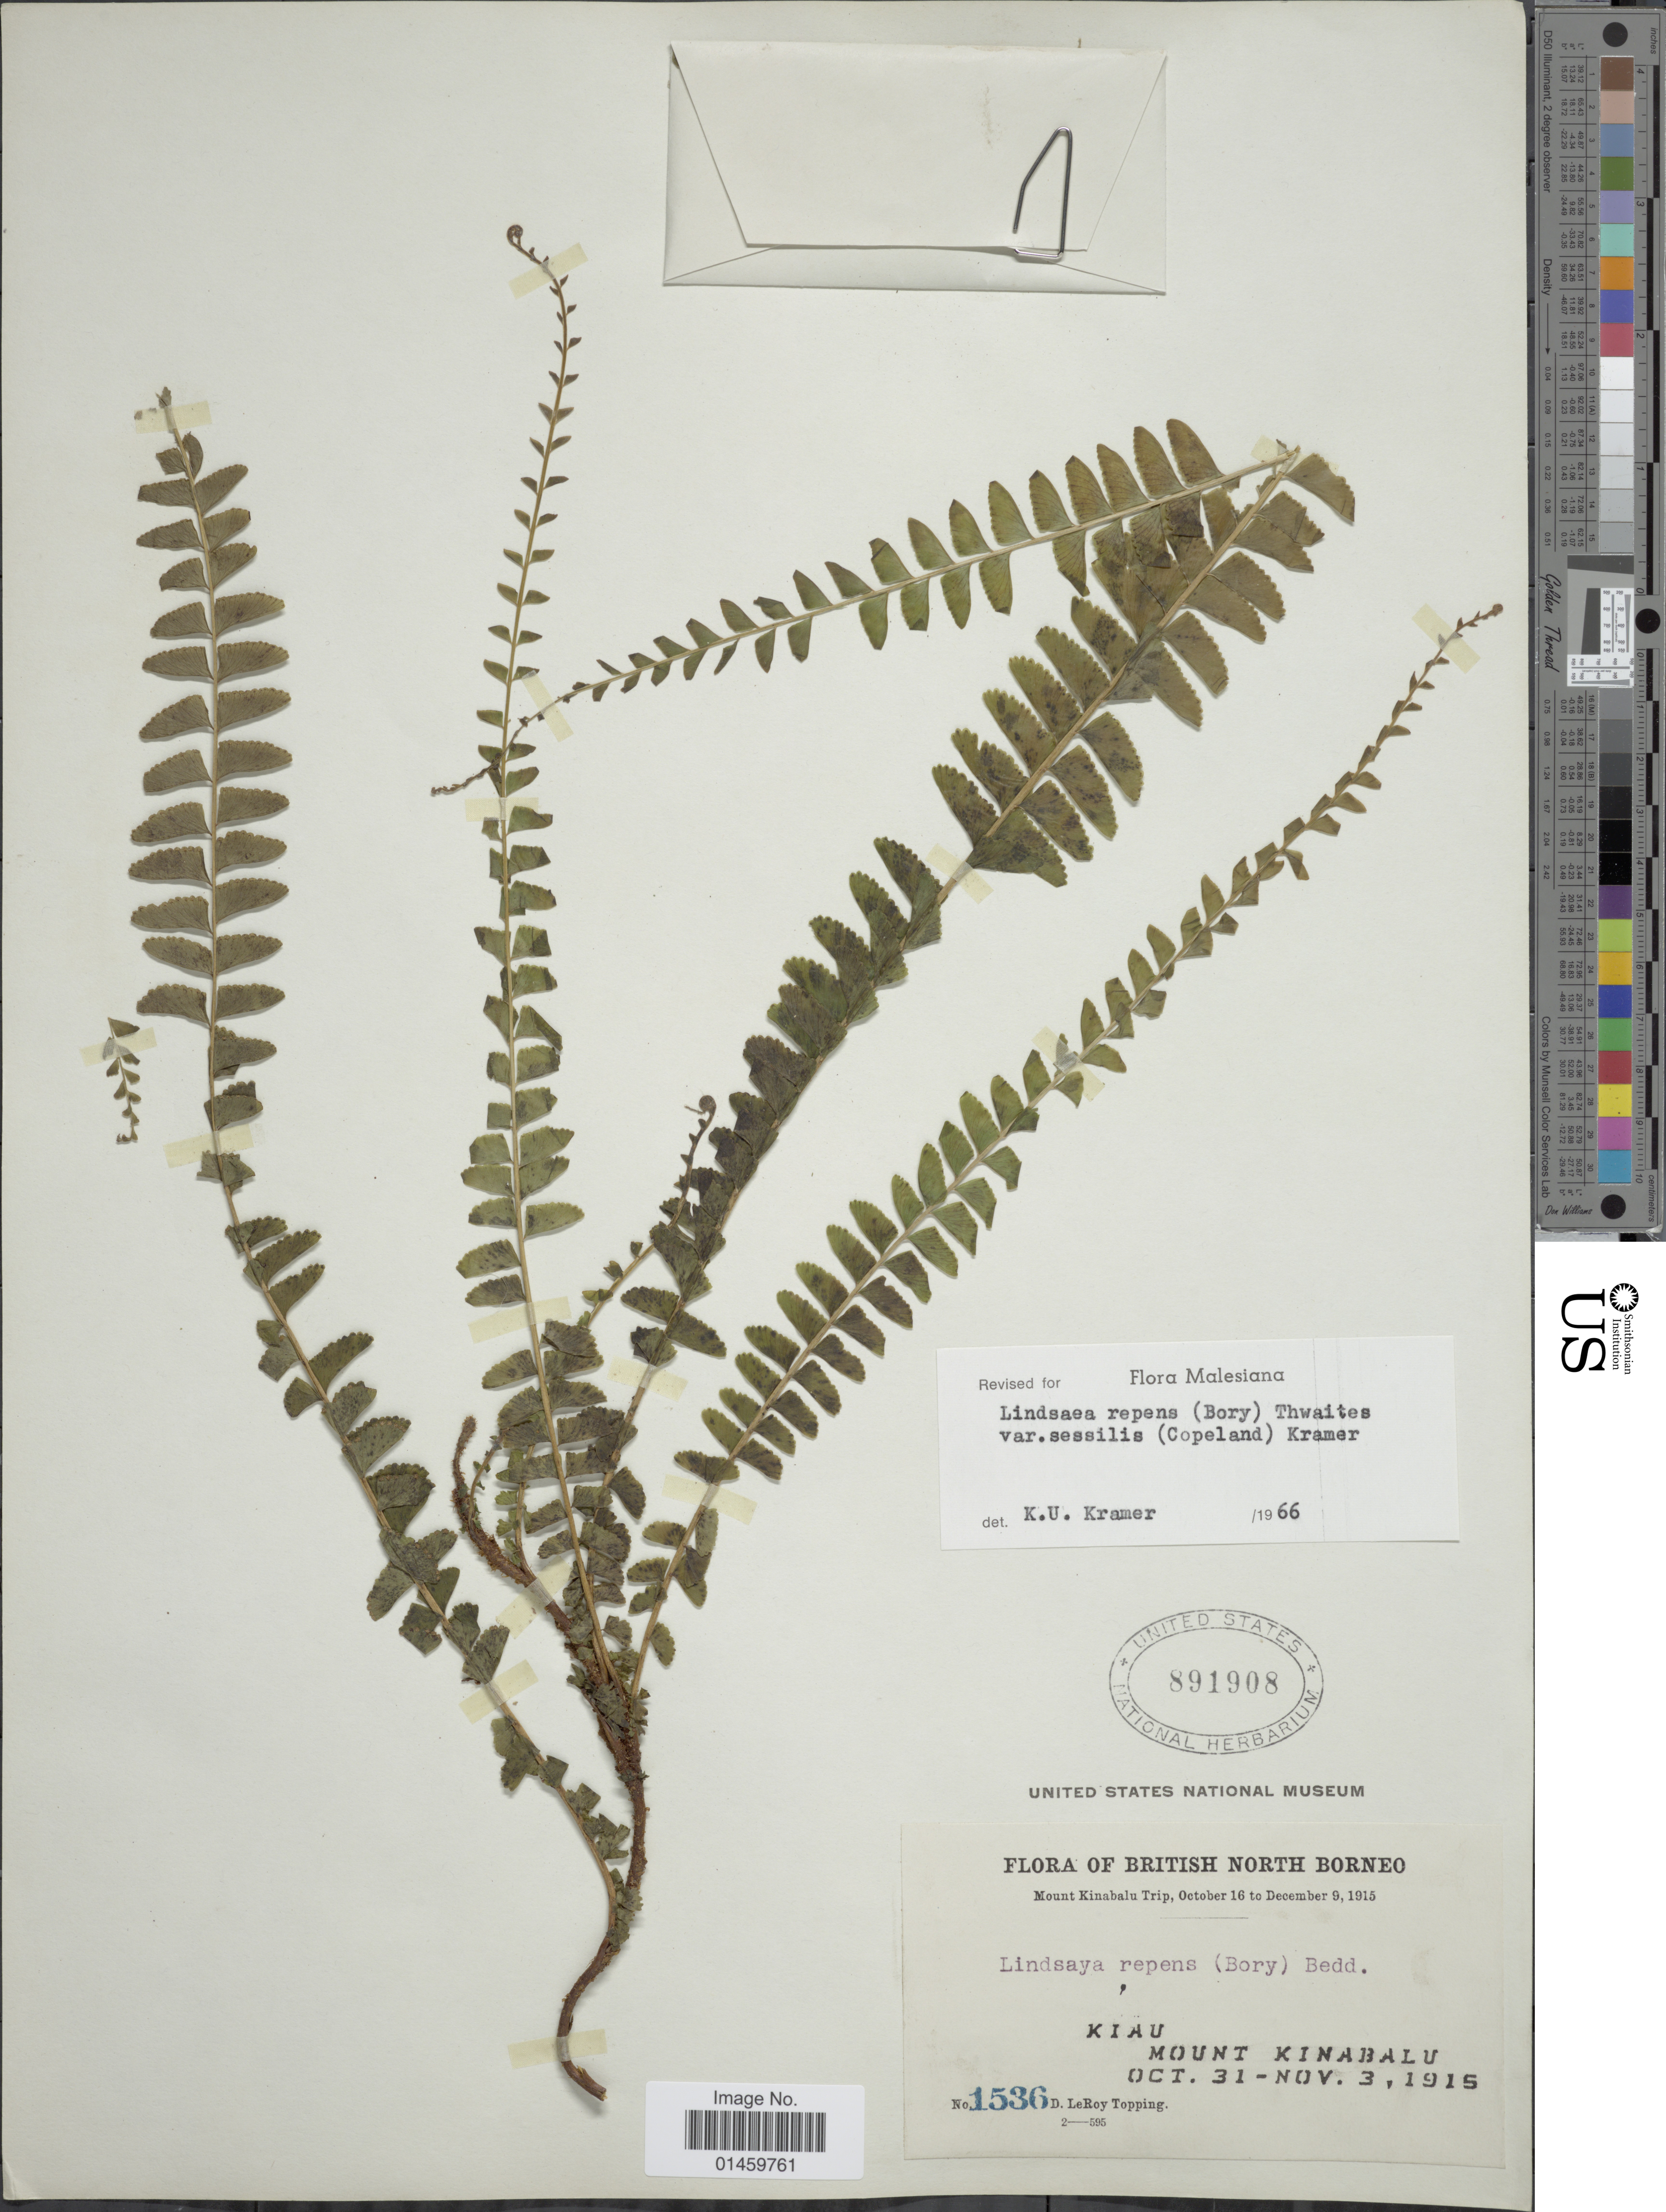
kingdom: Plantae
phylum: Tracheophyta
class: Polypodiopsida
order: Polypodiales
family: Lindsaeaceae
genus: Lindsaea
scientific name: Lindsaea repens var. sessilis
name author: (Copel.) K.U. Kramer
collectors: D. L. Topping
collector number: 1536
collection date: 1915-10-31/1915-11-03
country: Malaysia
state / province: Sabah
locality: Kiau. Mount Kinabalu. British North Borneo.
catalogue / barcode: US 891908